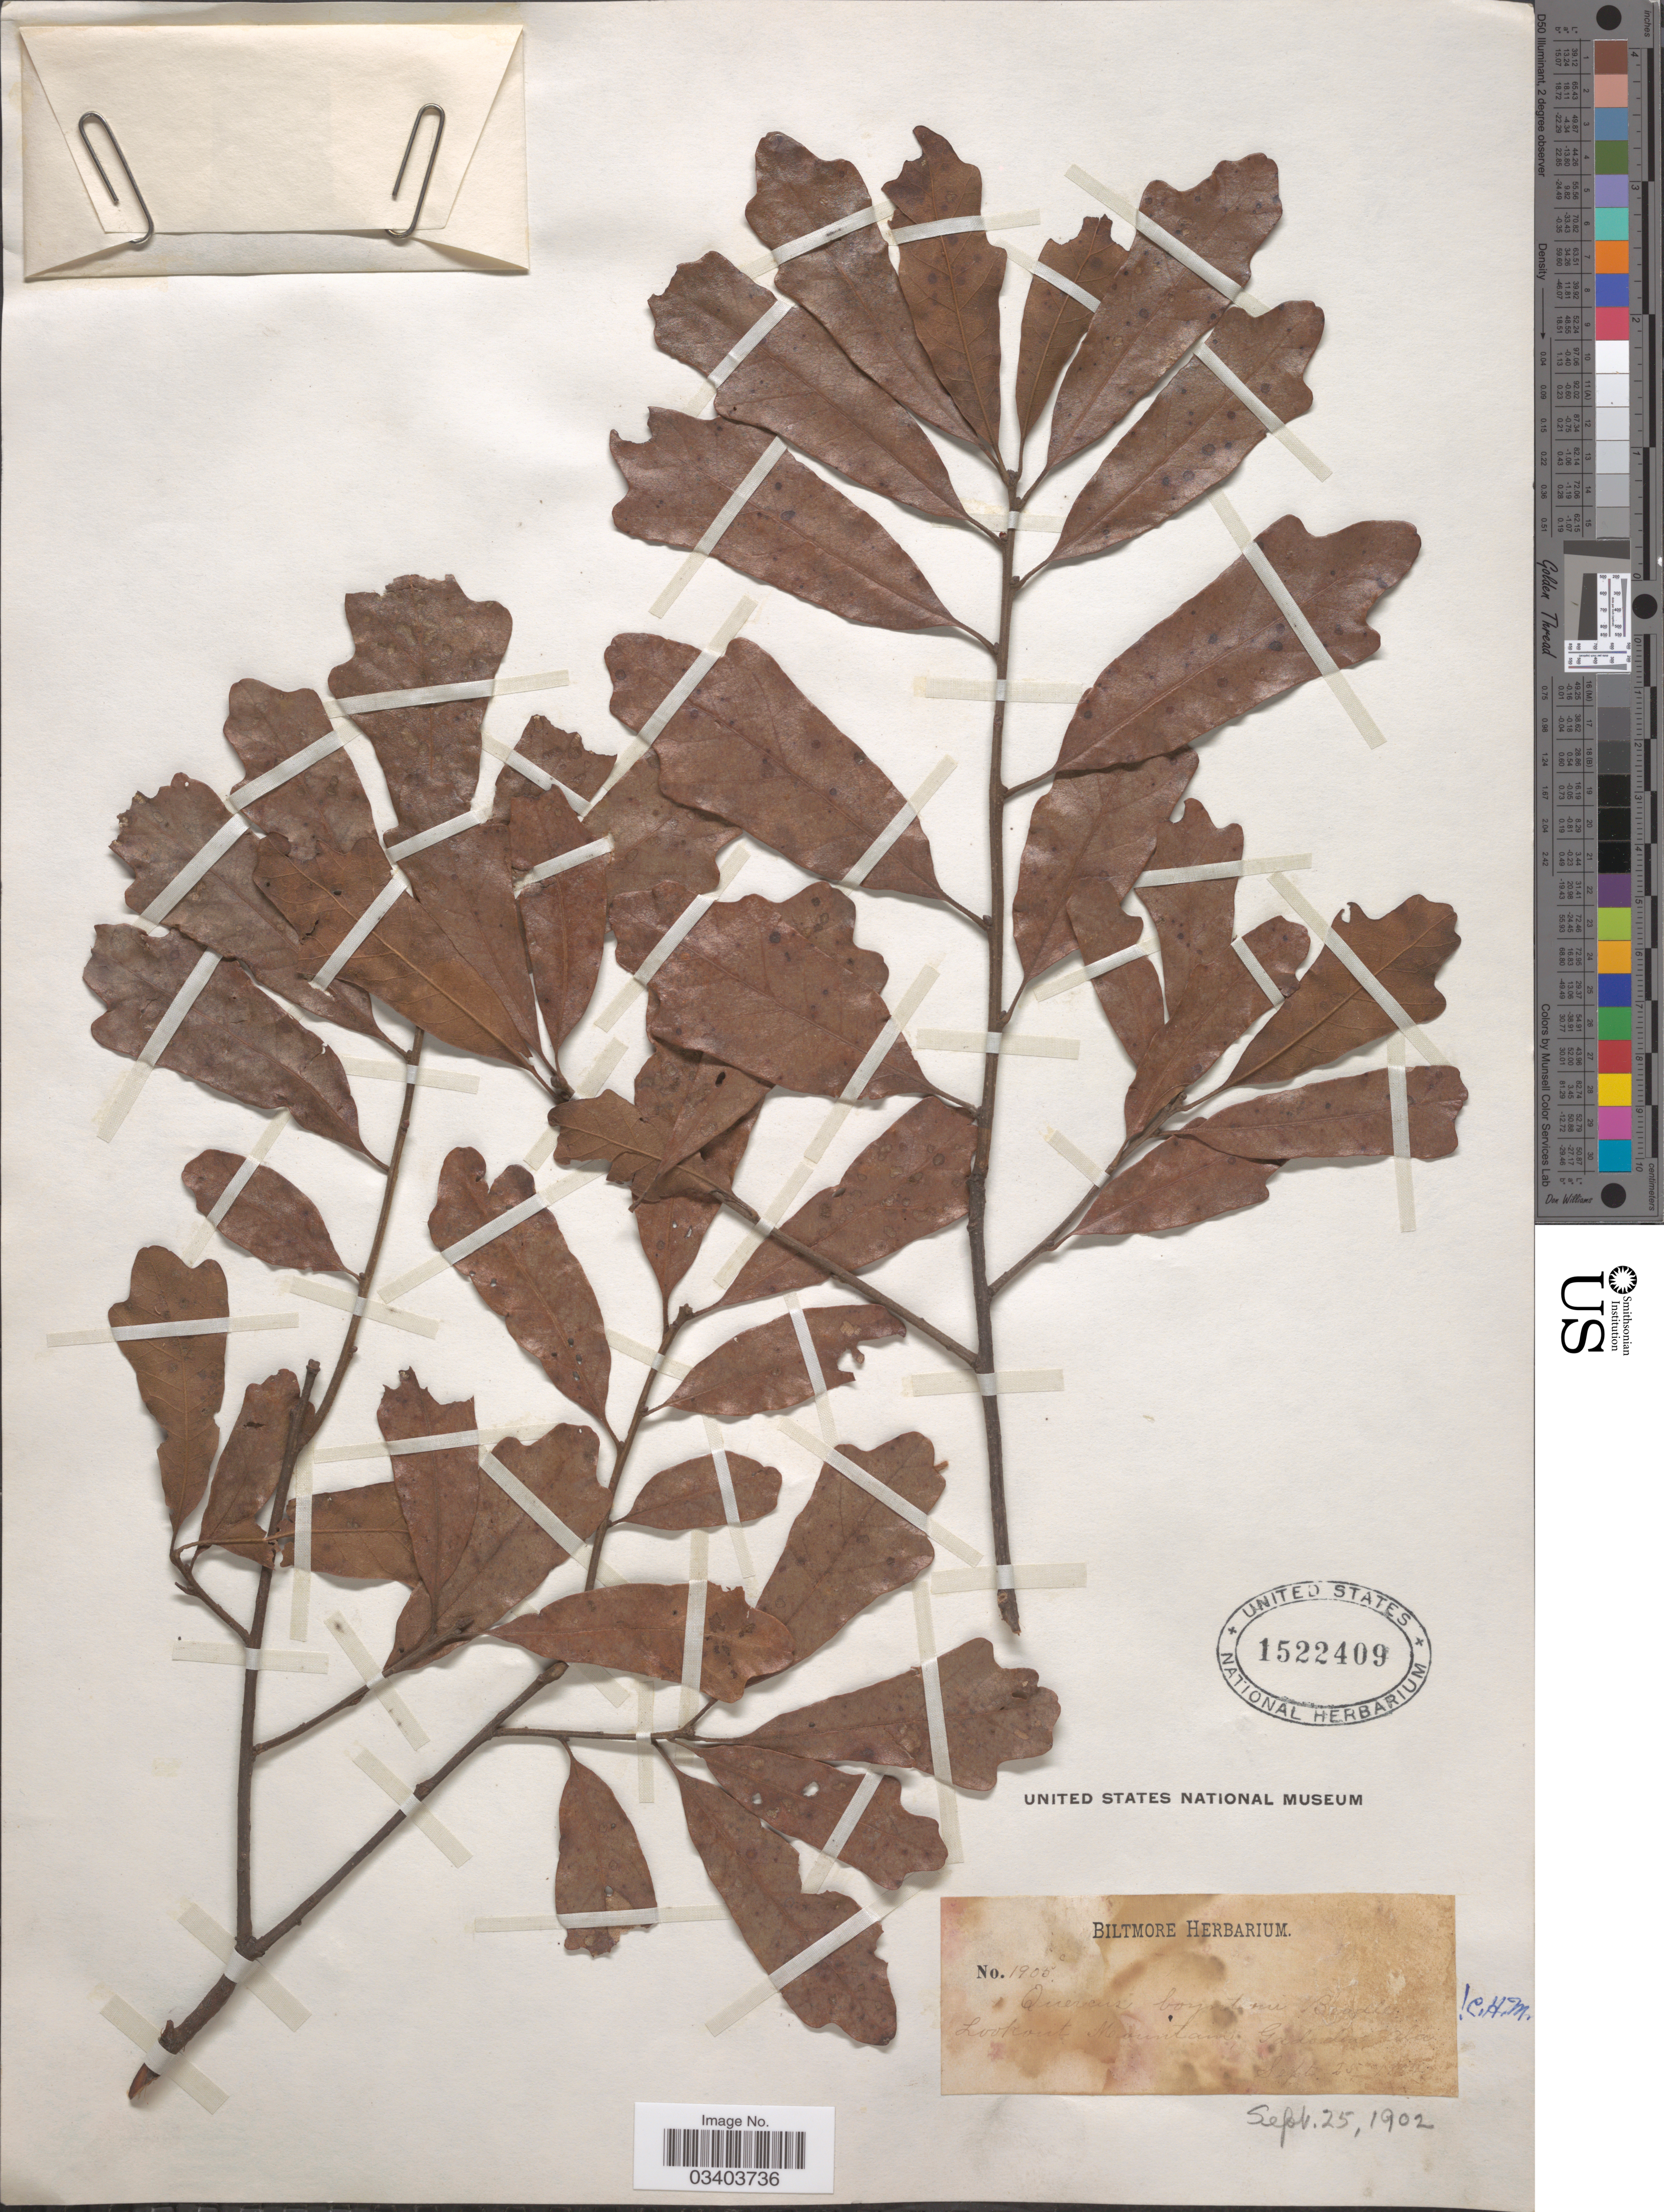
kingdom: Plantae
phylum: Tracheophyta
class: Magnoliopsida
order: Fagales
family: Fagaceae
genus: Quercus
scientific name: Quercus boyntoni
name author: Beadle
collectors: ex herb. Biltmore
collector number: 1905c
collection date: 1902-09-25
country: United States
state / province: Alabama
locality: Lookout Mountain, Gadsden.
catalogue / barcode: US 1522409